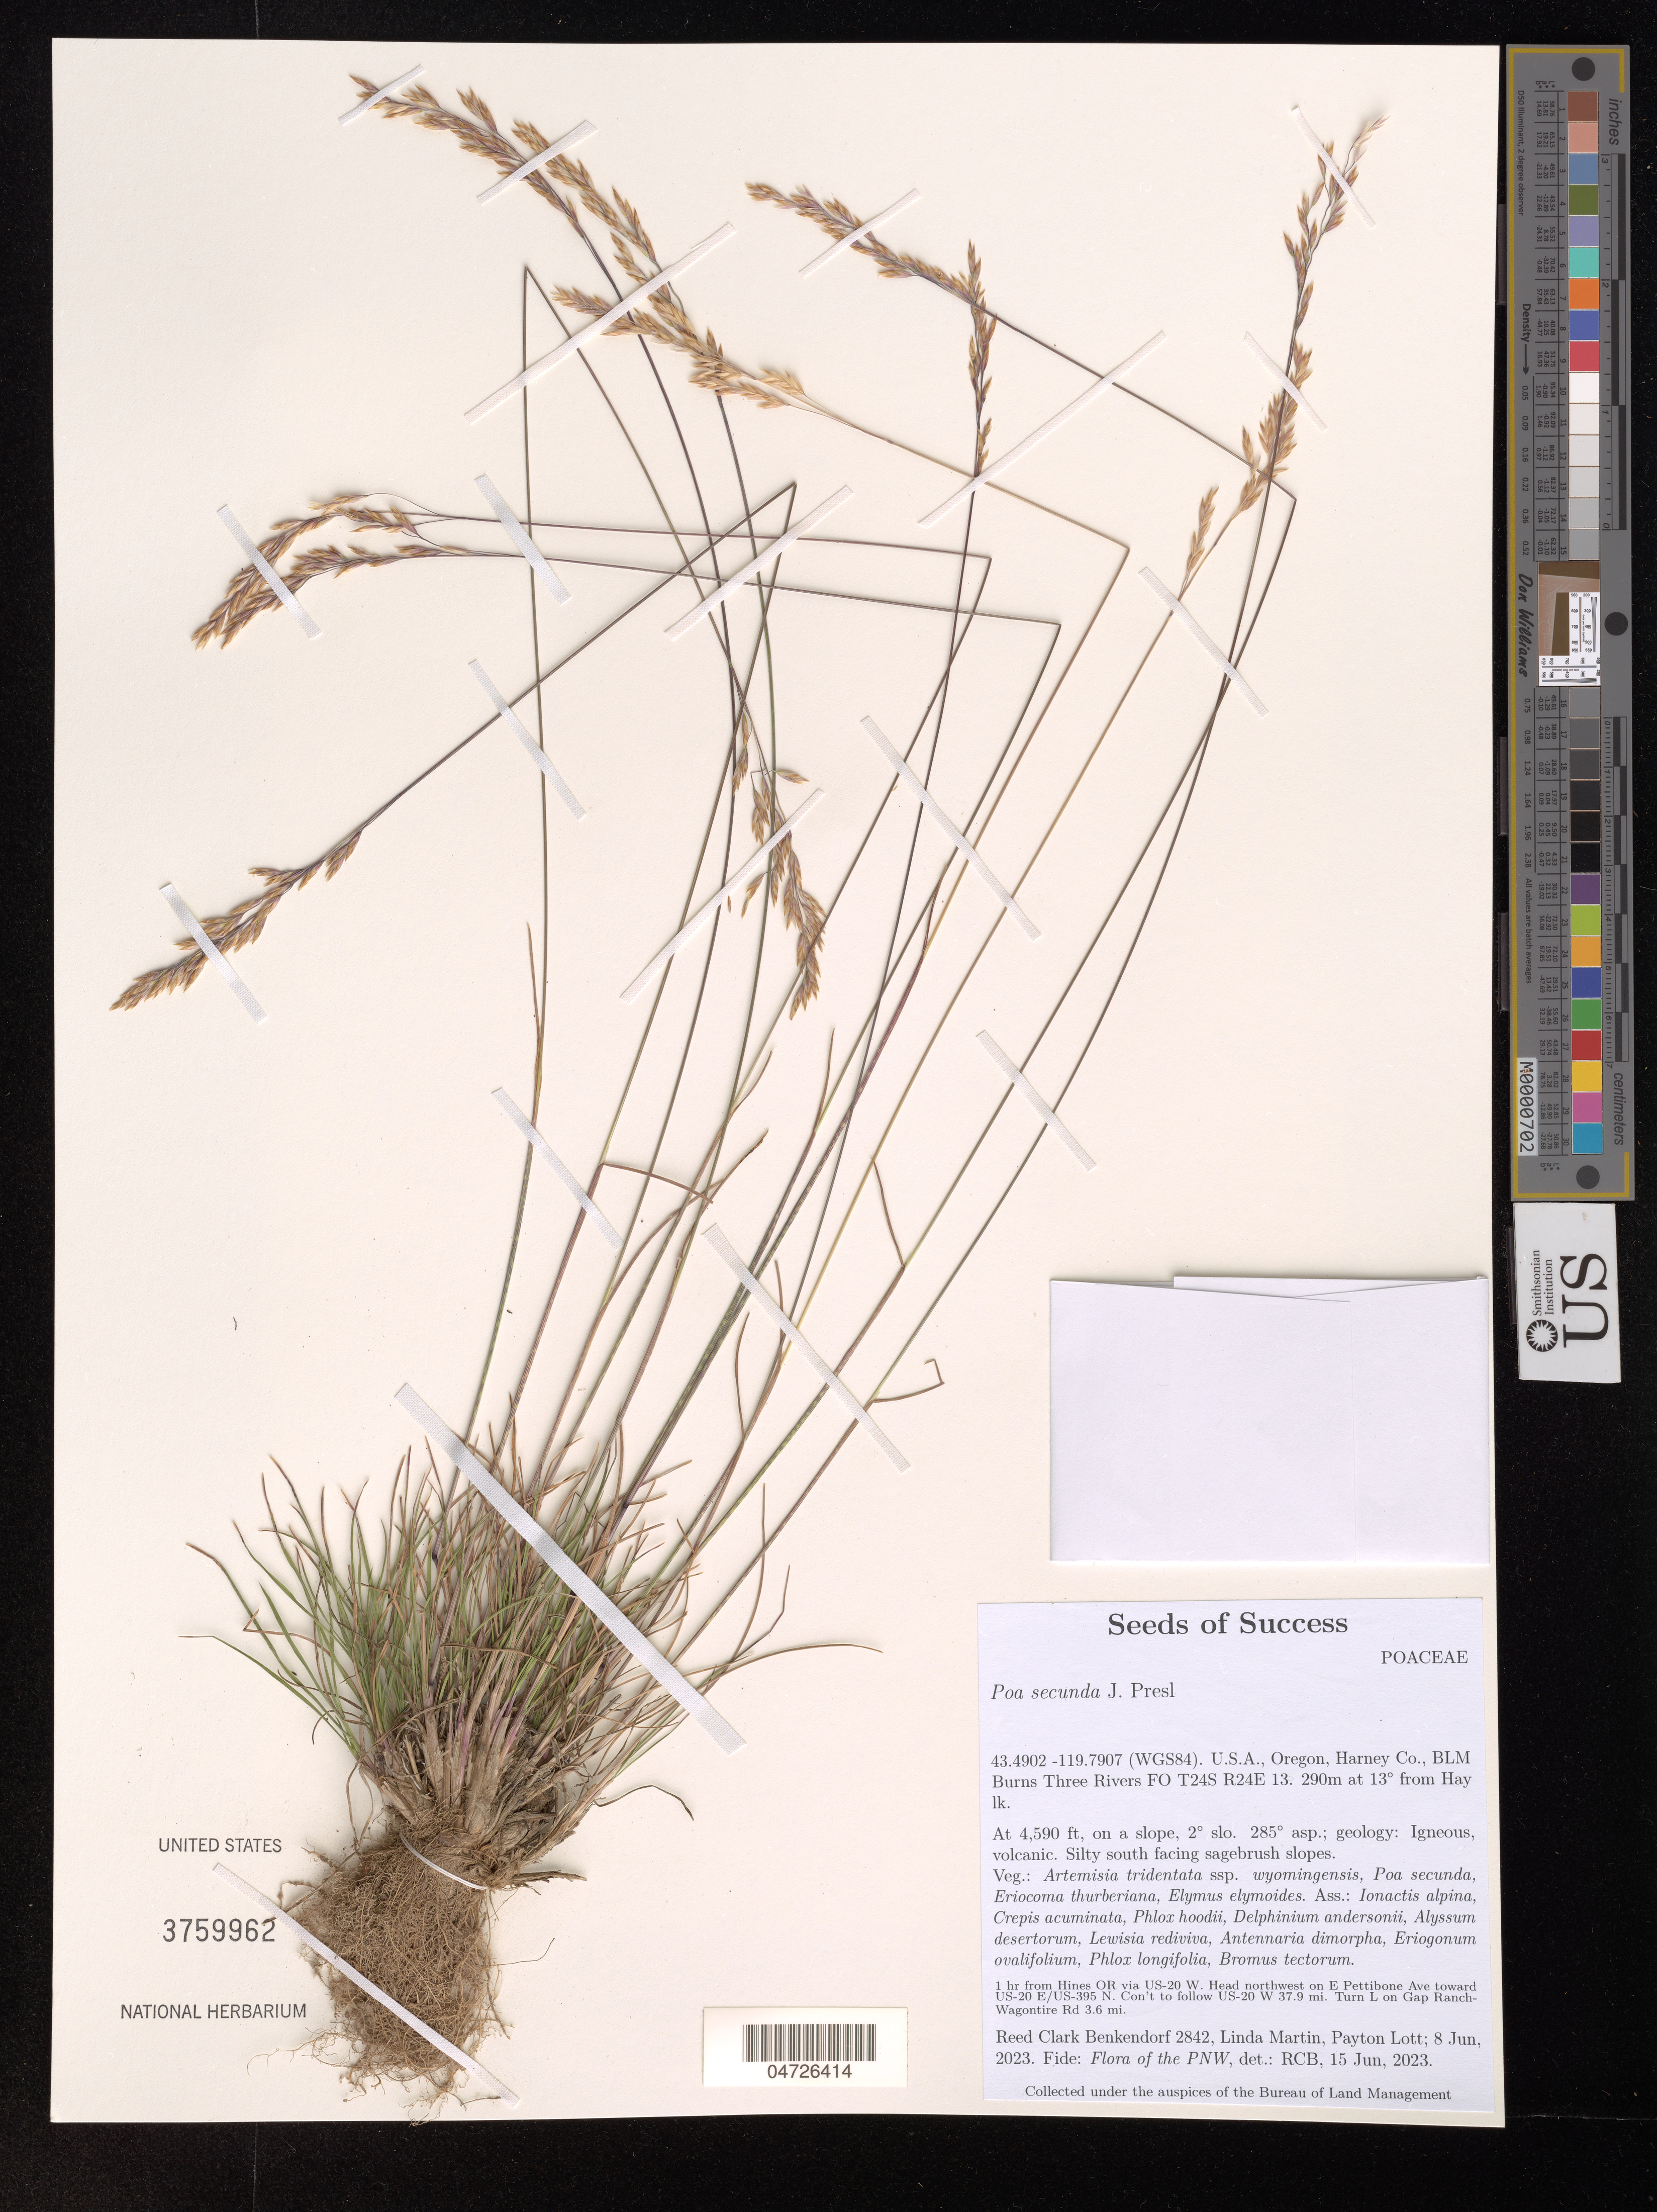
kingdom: Plantae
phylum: Tracheophyta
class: Liliopsida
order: Poales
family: Poaceae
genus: Poa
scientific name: Poa secunda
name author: J. Presl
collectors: R. Benkendorf, L. Martin & P. Lott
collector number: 2842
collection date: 2023-06-08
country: United States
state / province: Oregon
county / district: Harney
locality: (WGS84). Harney Co., BLM Burns Three Rivers FO T24S R24E 13. 290m at 13º from Hay lk. Silty south facing slopes. 1 hr from Hines OR via US-20 W. Head northwest on E Pettibone Ave toward US-20 E/US-395 N. Con't to follow US-20 W 37.9 mi. Turn L on Gap Ranch-Wagontire Rd 3.6 mi.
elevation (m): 1399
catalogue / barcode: US 3759962